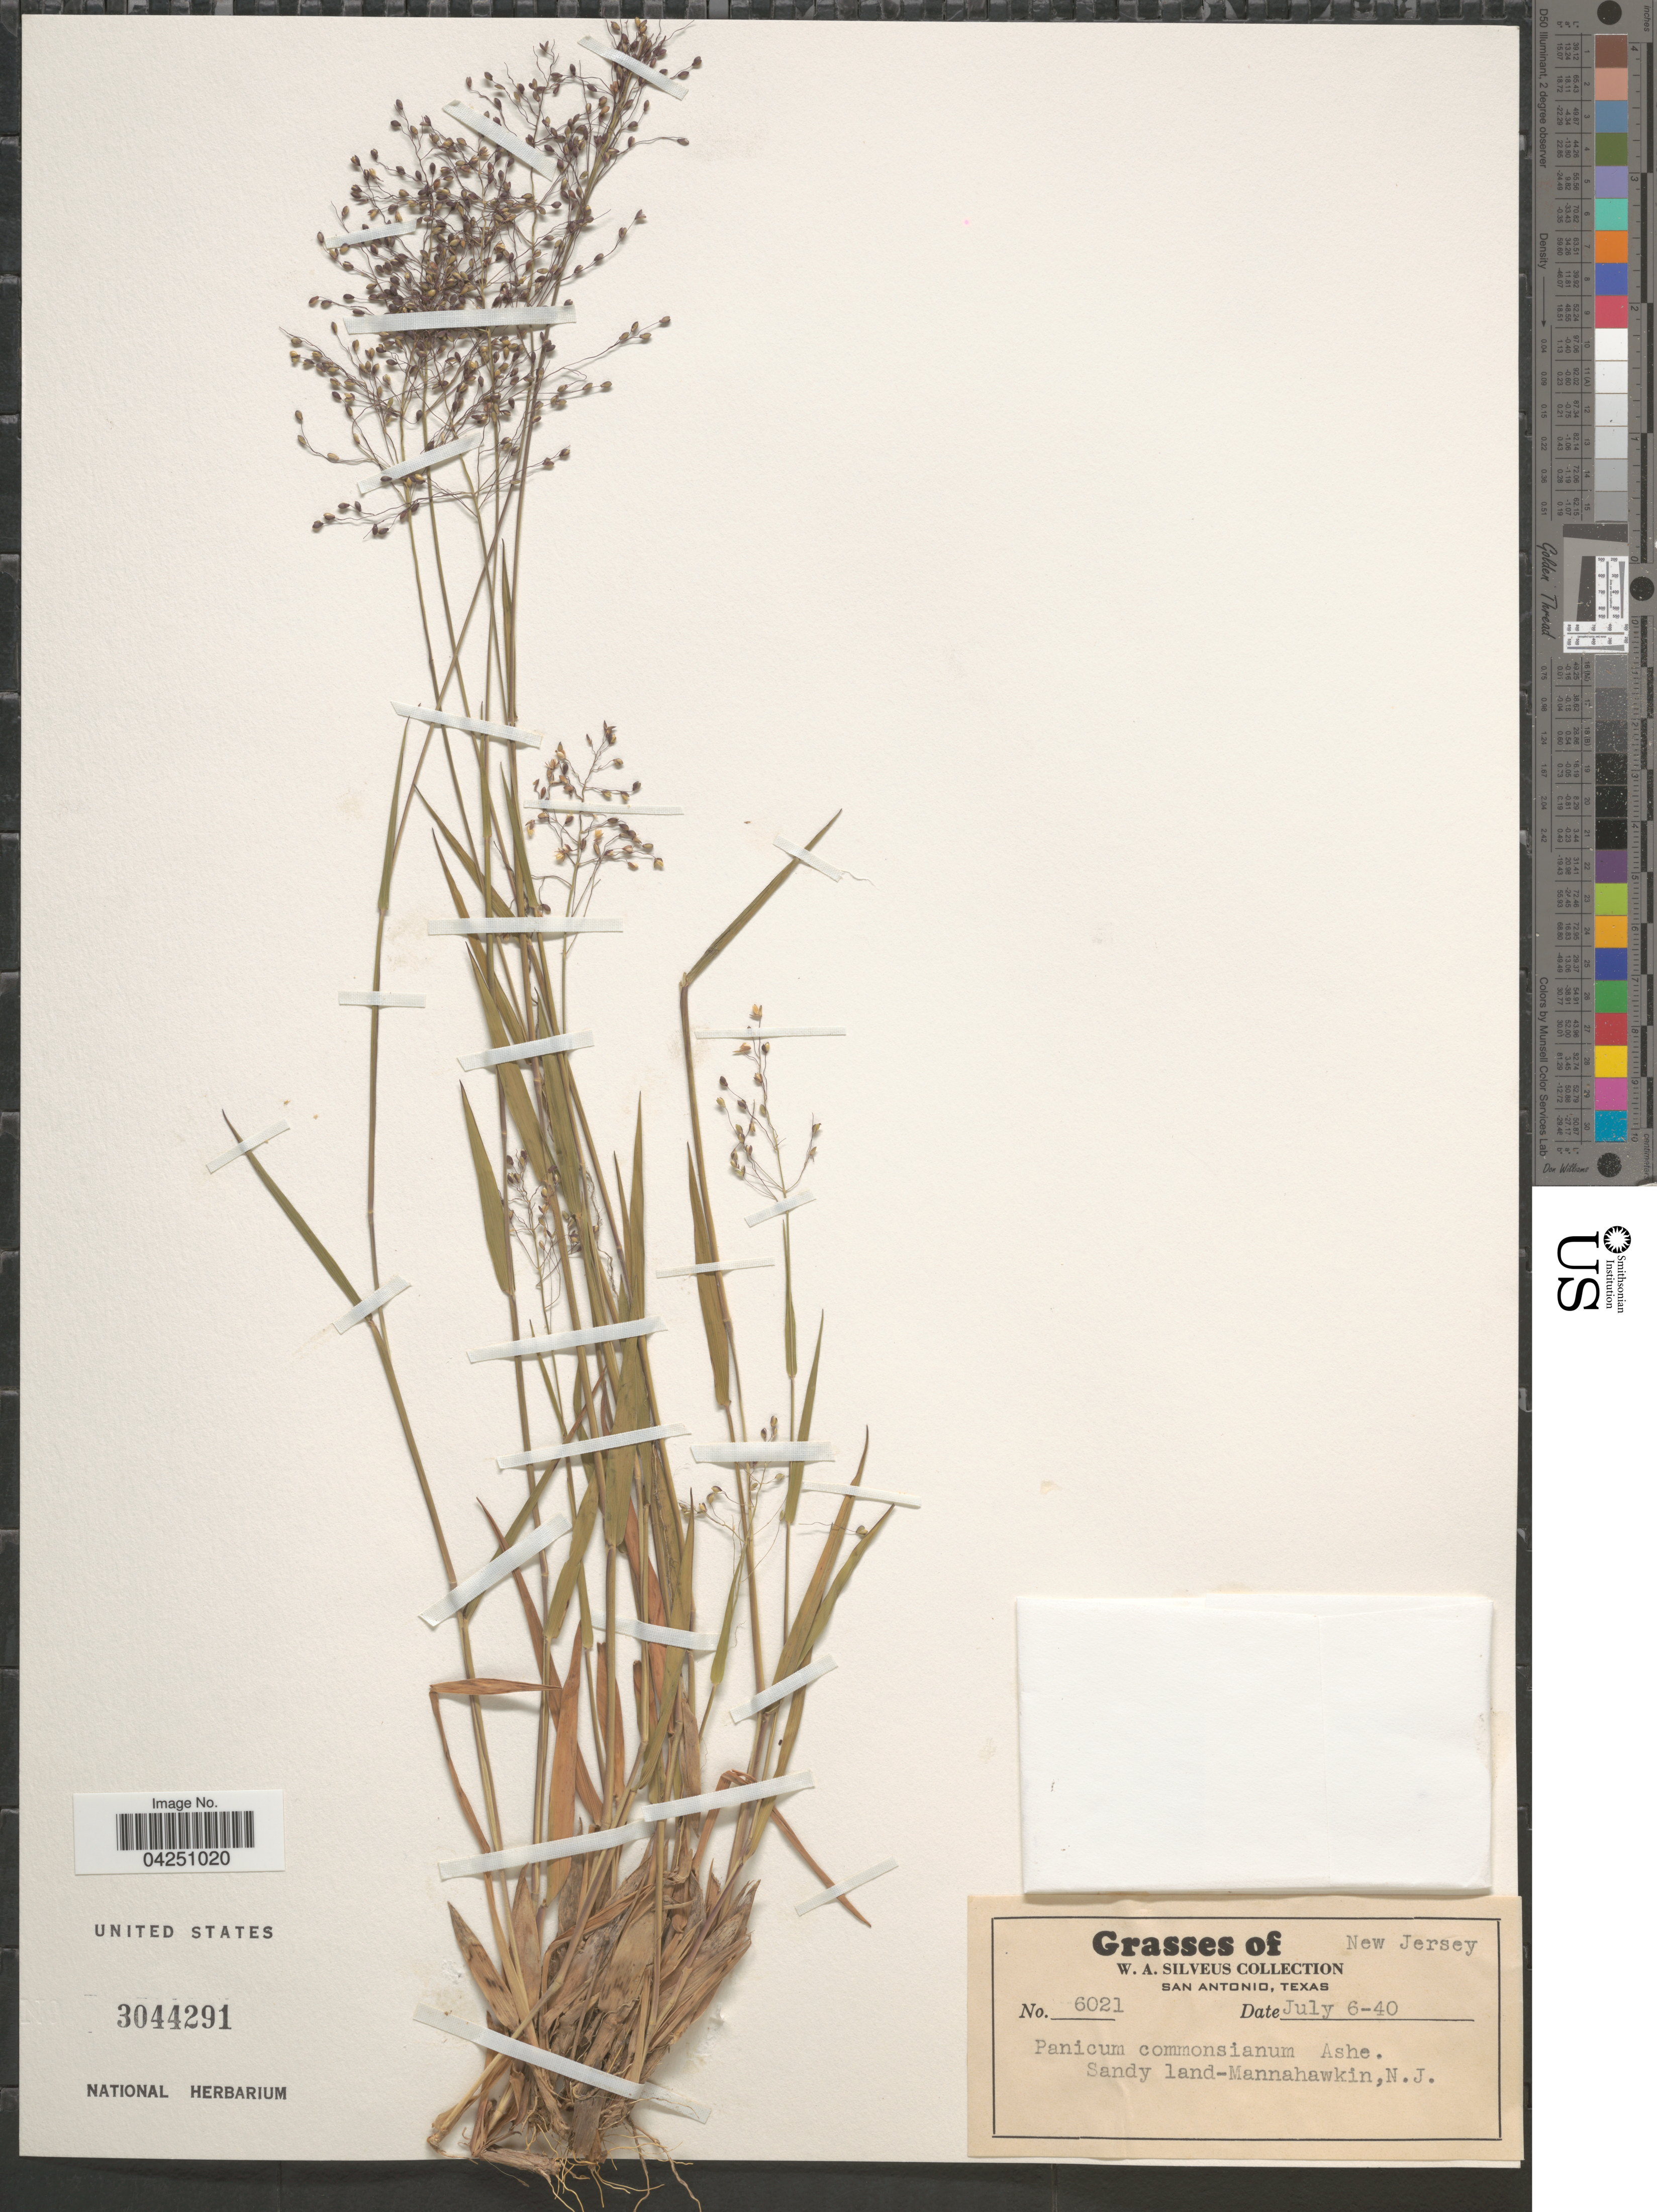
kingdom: Plantae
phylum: Tracheophyta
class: Liliopsida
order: Poales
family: Poaceae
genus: Dichanthelium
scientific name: Dichanthelium acuminatum var. acuminatum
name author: (Sw.) Gould & C.A. Clark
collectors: W. Silveus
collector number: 6021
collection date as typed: Transcribed d/m/y: 6/7/40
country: United States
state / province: New Jersey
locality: Sandy land-Mannahawkin.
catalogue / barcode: US 3044291